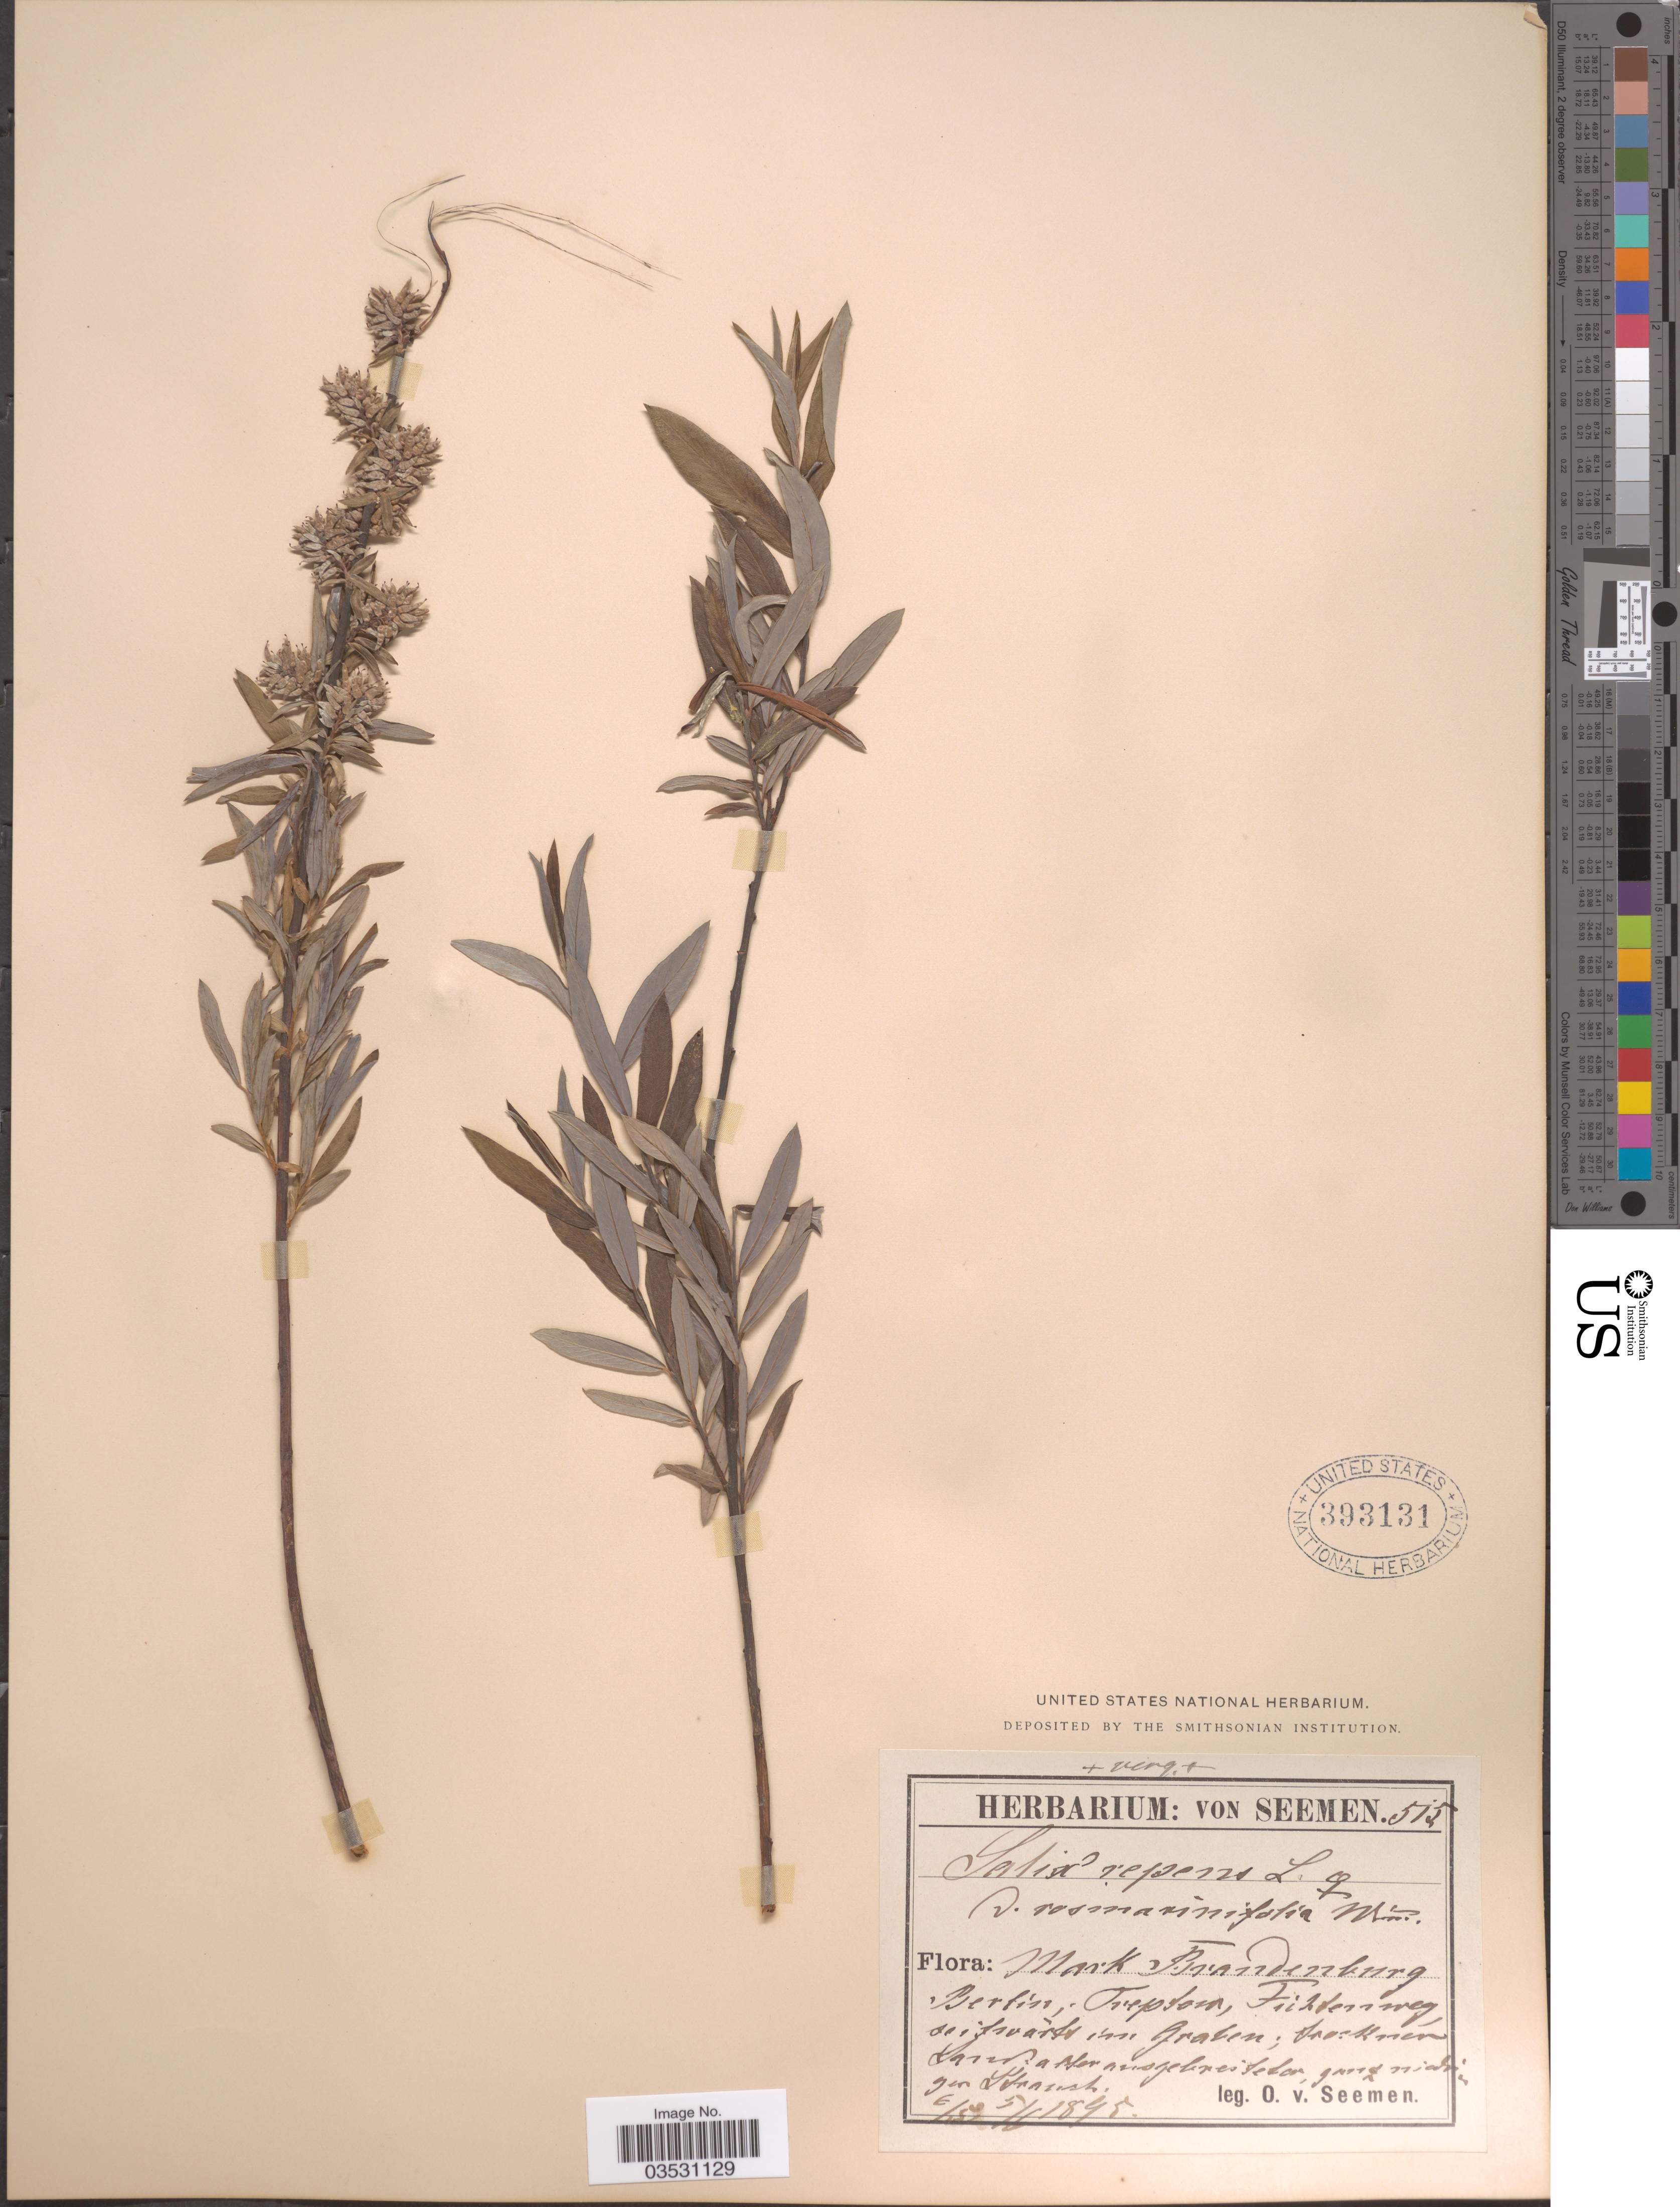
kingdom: Plantae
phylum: Tracheophyta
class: Magnoliopsida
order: Malpighiales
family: Salicaceae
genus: Salix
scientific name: Salix repens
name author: L.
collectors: K. O. von Seemen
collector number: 515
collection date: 1895-05-06/1895-06-05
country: Germany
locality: Mark Brandenburg. Berlin; Treptow, Fichtenweg, seifwards [interpreted] in Graten; Irorkmen Kardiatter iter ausgebreisteton, ganz niadru gen Itranzish. [interpreted]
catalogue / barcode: US 393131